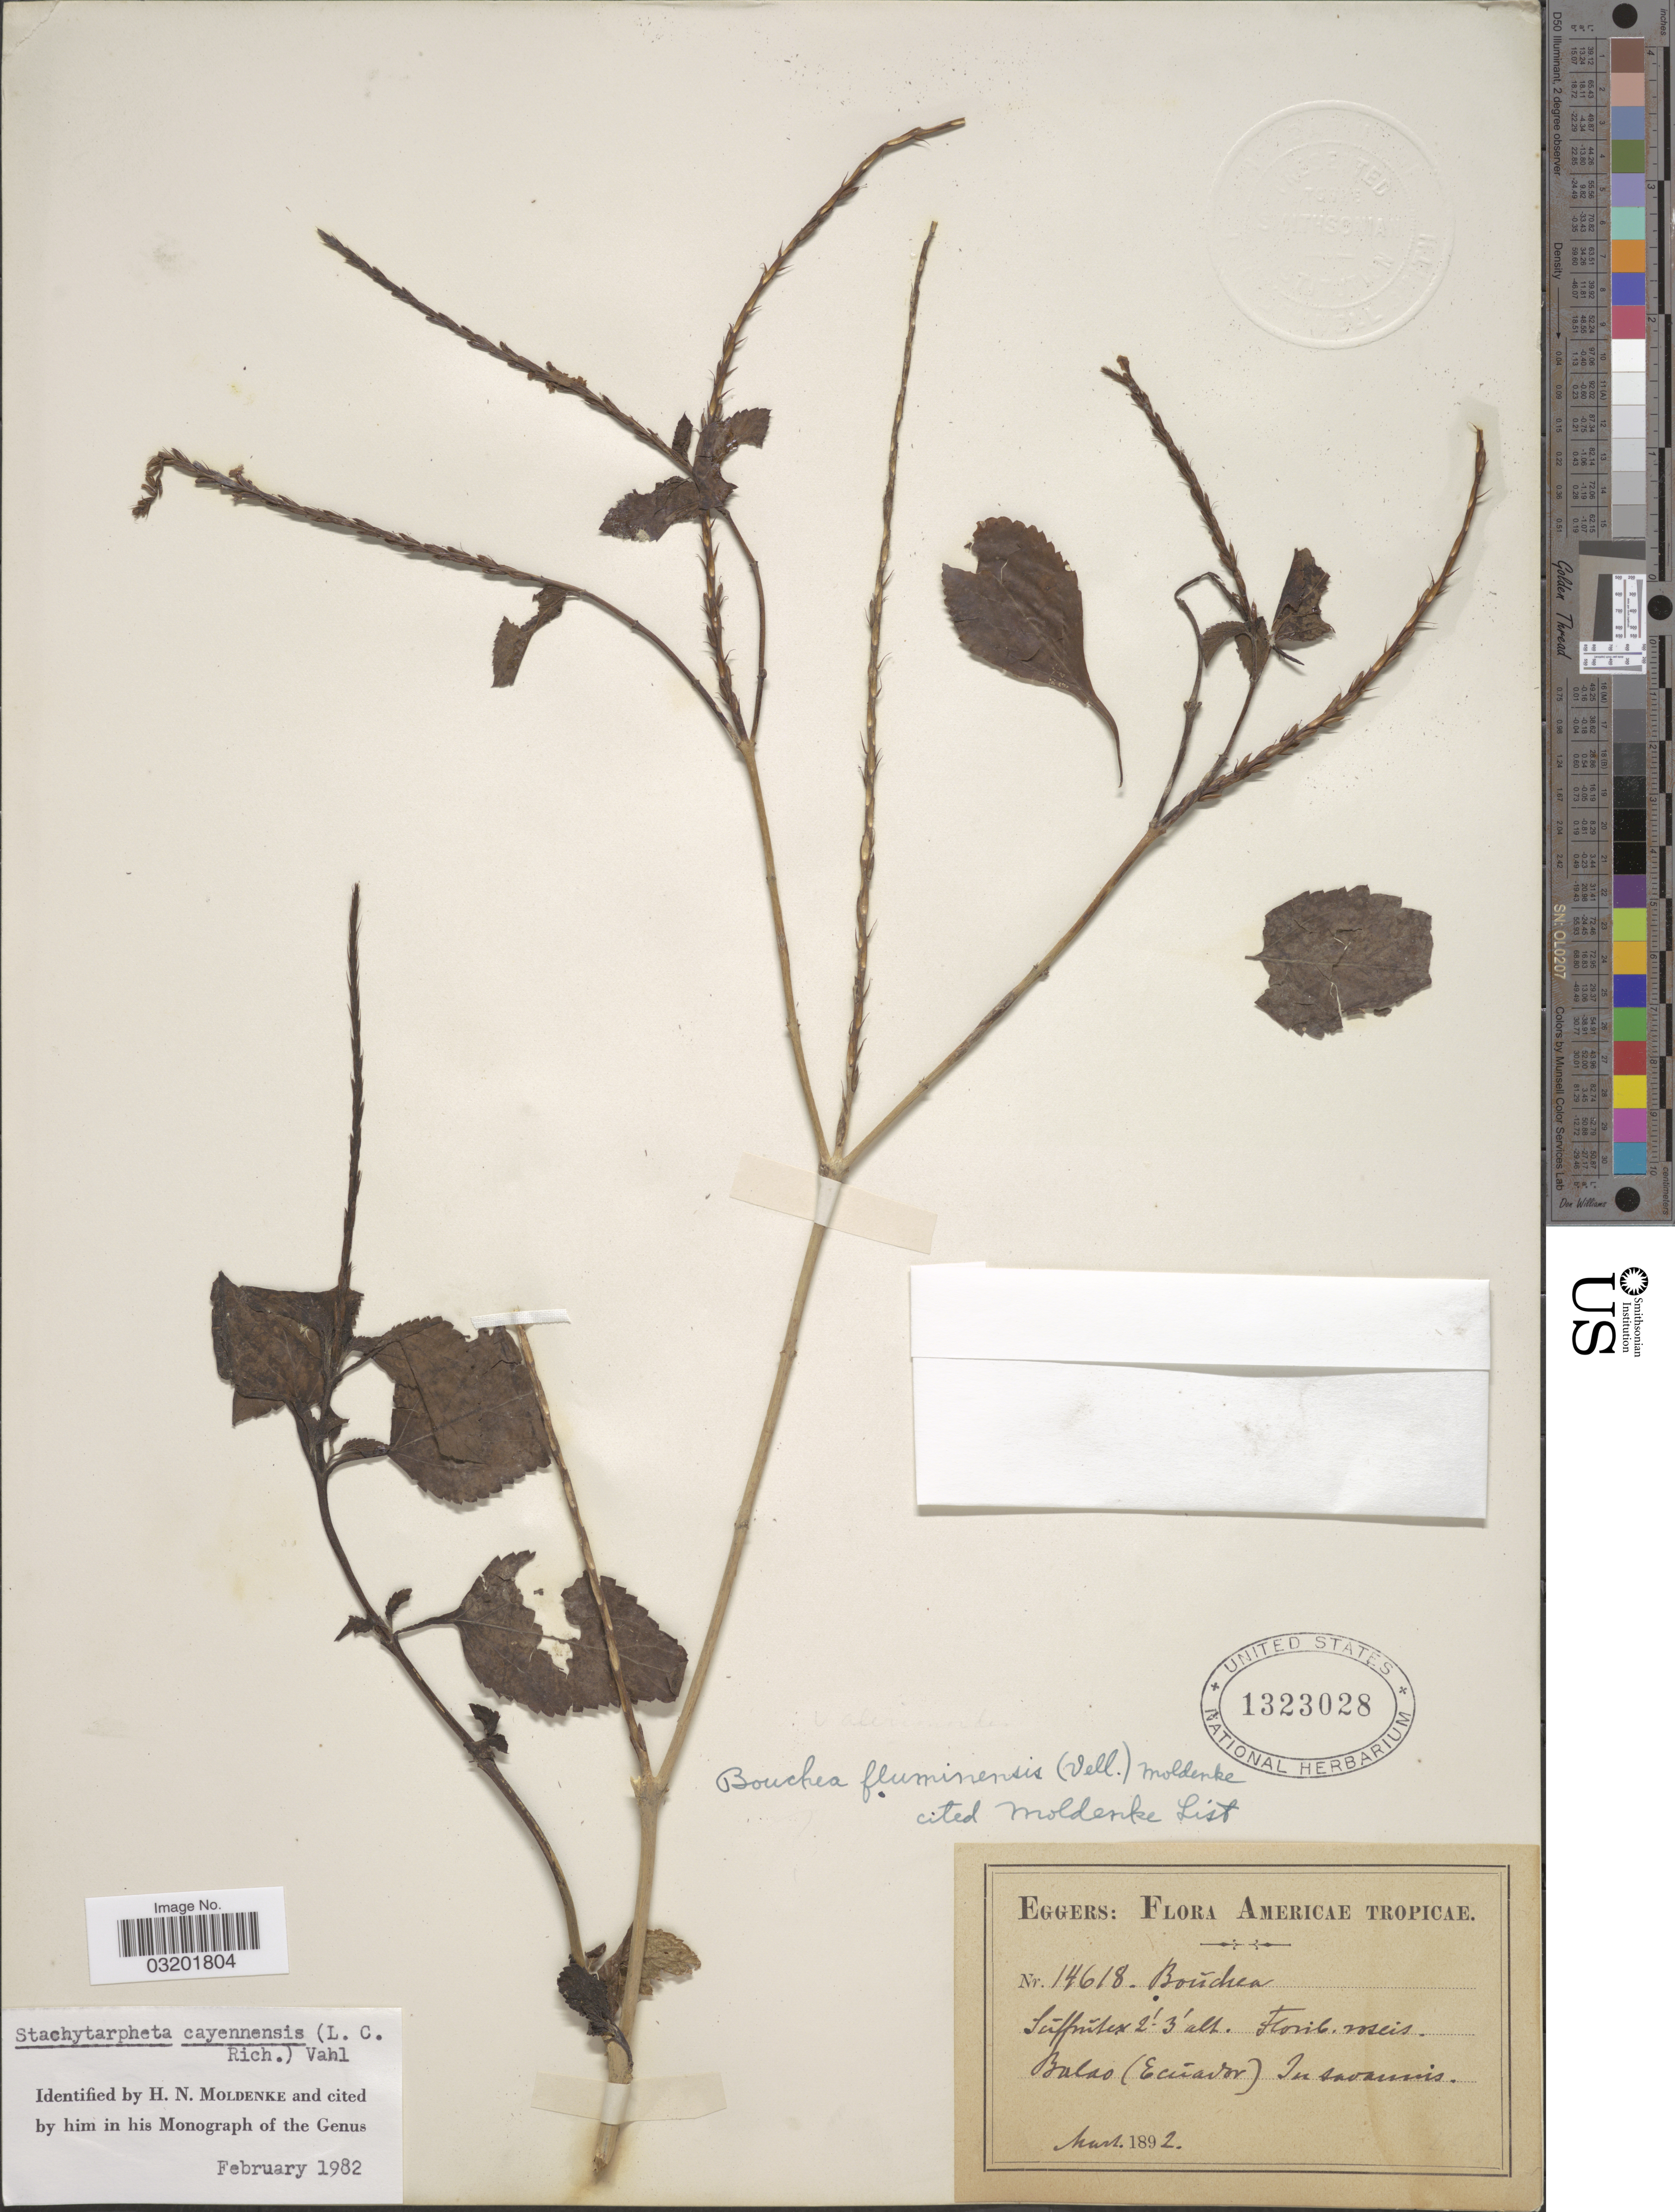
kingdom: Plantae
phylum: Tracheophyta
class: Magnoliopsida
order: Lamiales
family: Verbenaceae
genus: Stachytarpheta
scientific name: Stachytarpheta cayennensis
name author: (Rich.) Vahl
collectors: -. Eggers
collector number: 14618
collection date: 1892-03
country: Ecuador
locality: Balao. Americae Tropicae.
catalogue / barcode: US 1323028